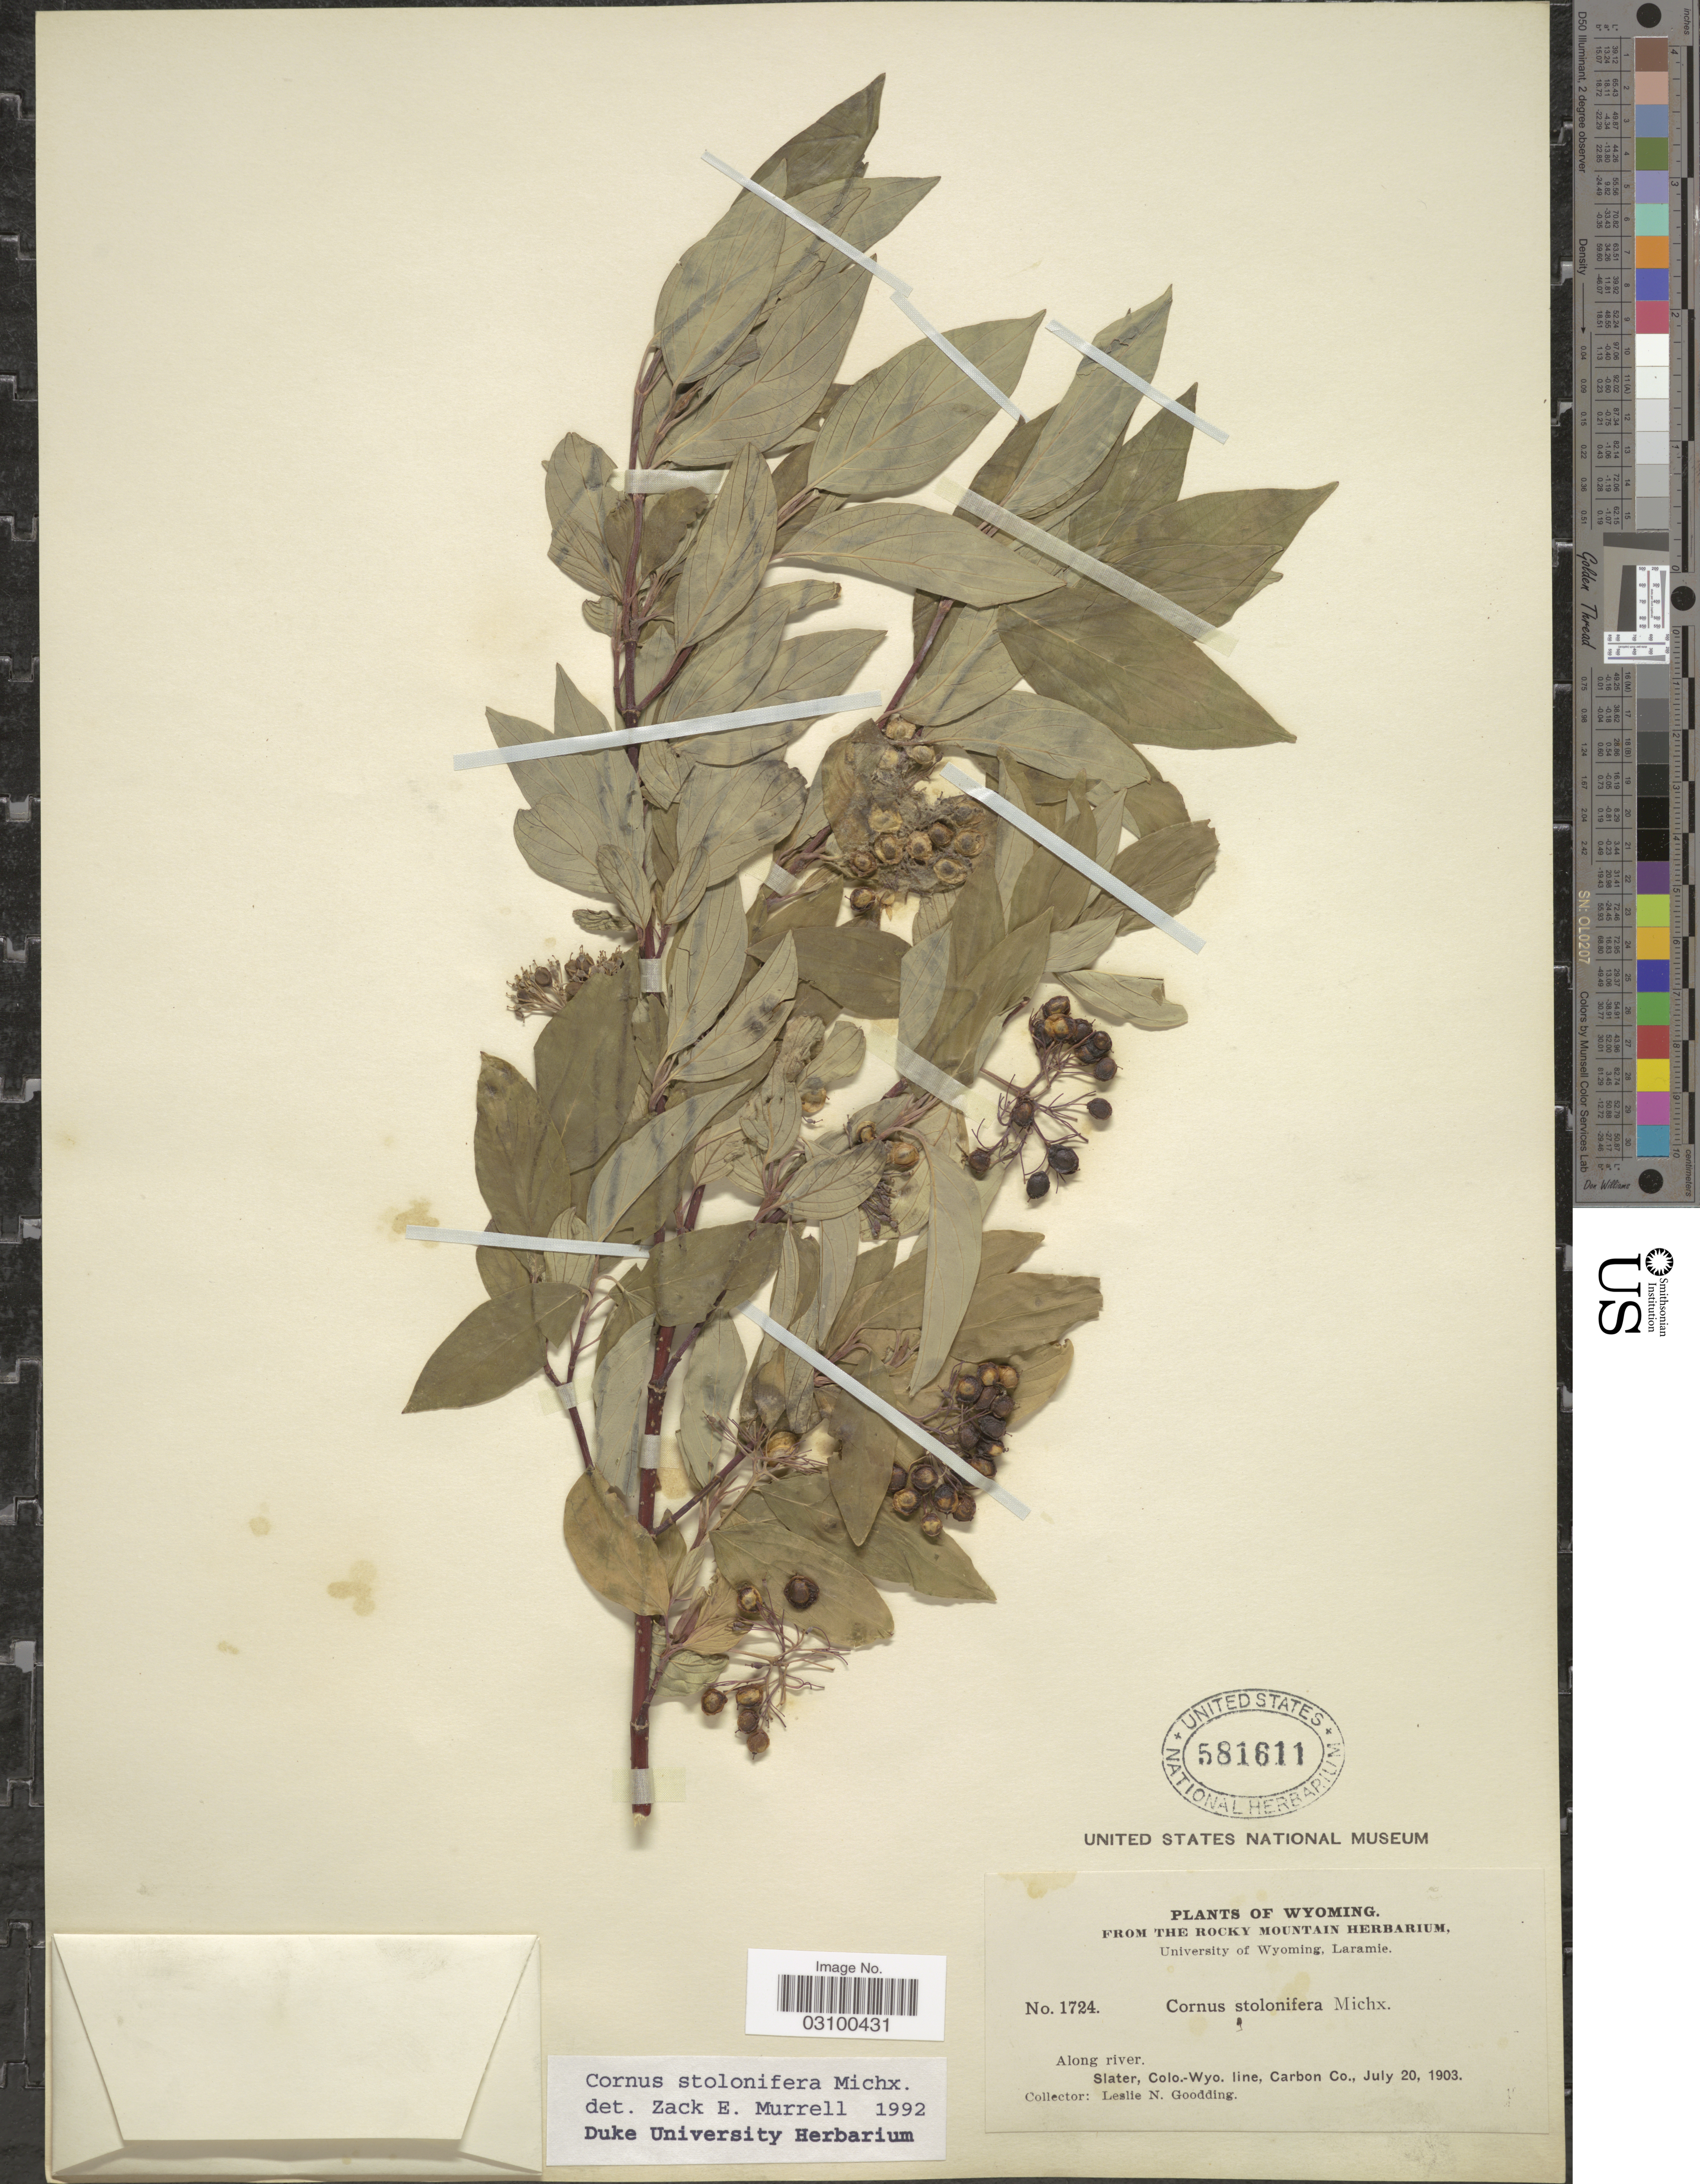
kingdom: Plantae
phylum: Tracheophyta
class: Magnoliopsida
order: Cornales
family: Cornaceae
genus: Cornus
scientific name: Cornus sericea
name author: L.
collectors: L. N. Goodding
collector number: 1724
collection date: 1903-07-20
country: United States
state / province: Wyoming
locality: Along river. Slater, Colo.-Wyo. line, Carbon Co.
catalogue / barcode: US 581611